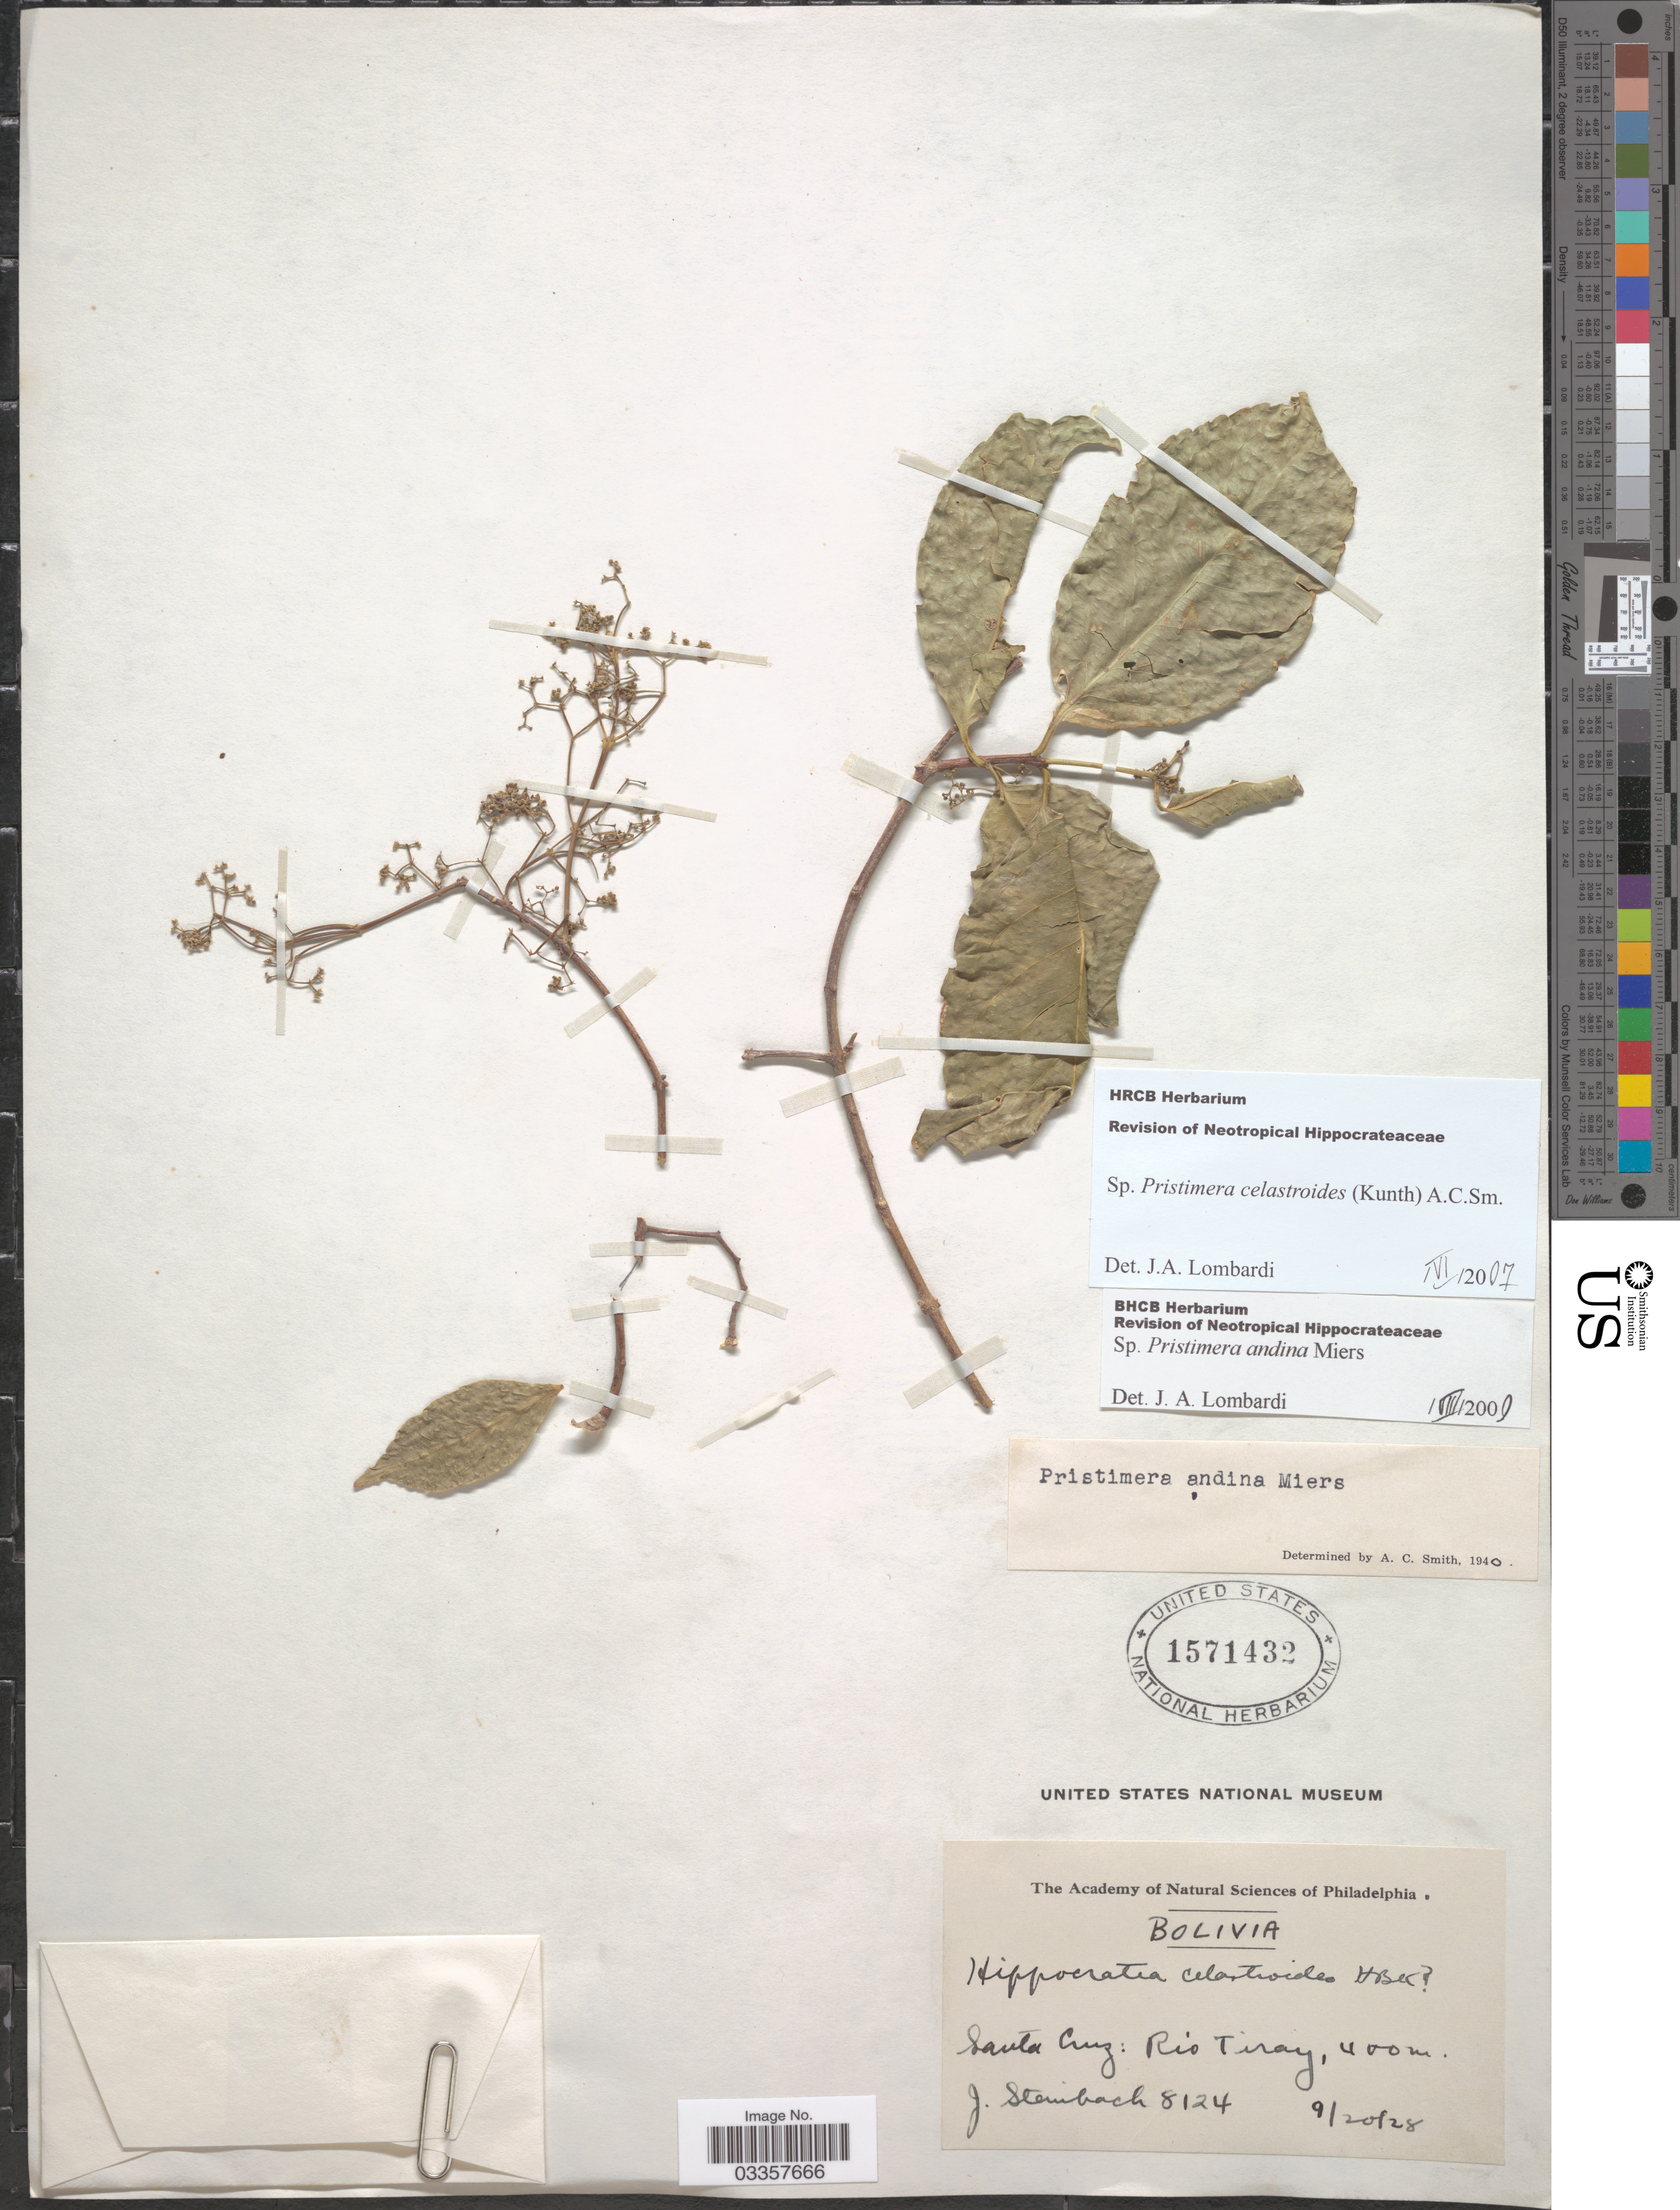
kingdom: Plantae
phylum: Tracheophyta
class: Magnoliopsida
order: Celastrales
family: Celastraceae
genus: Pristimera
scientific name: Pristimera celastroides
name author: (Kunth) A.C. Sm.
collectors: J. Steinbach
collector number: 8124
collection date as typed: Transcribed d/m/y: 20/9/28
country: Bolivia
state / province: Santa Cruz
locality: Rio Tiray.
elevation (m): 400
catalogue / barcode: US 1571432